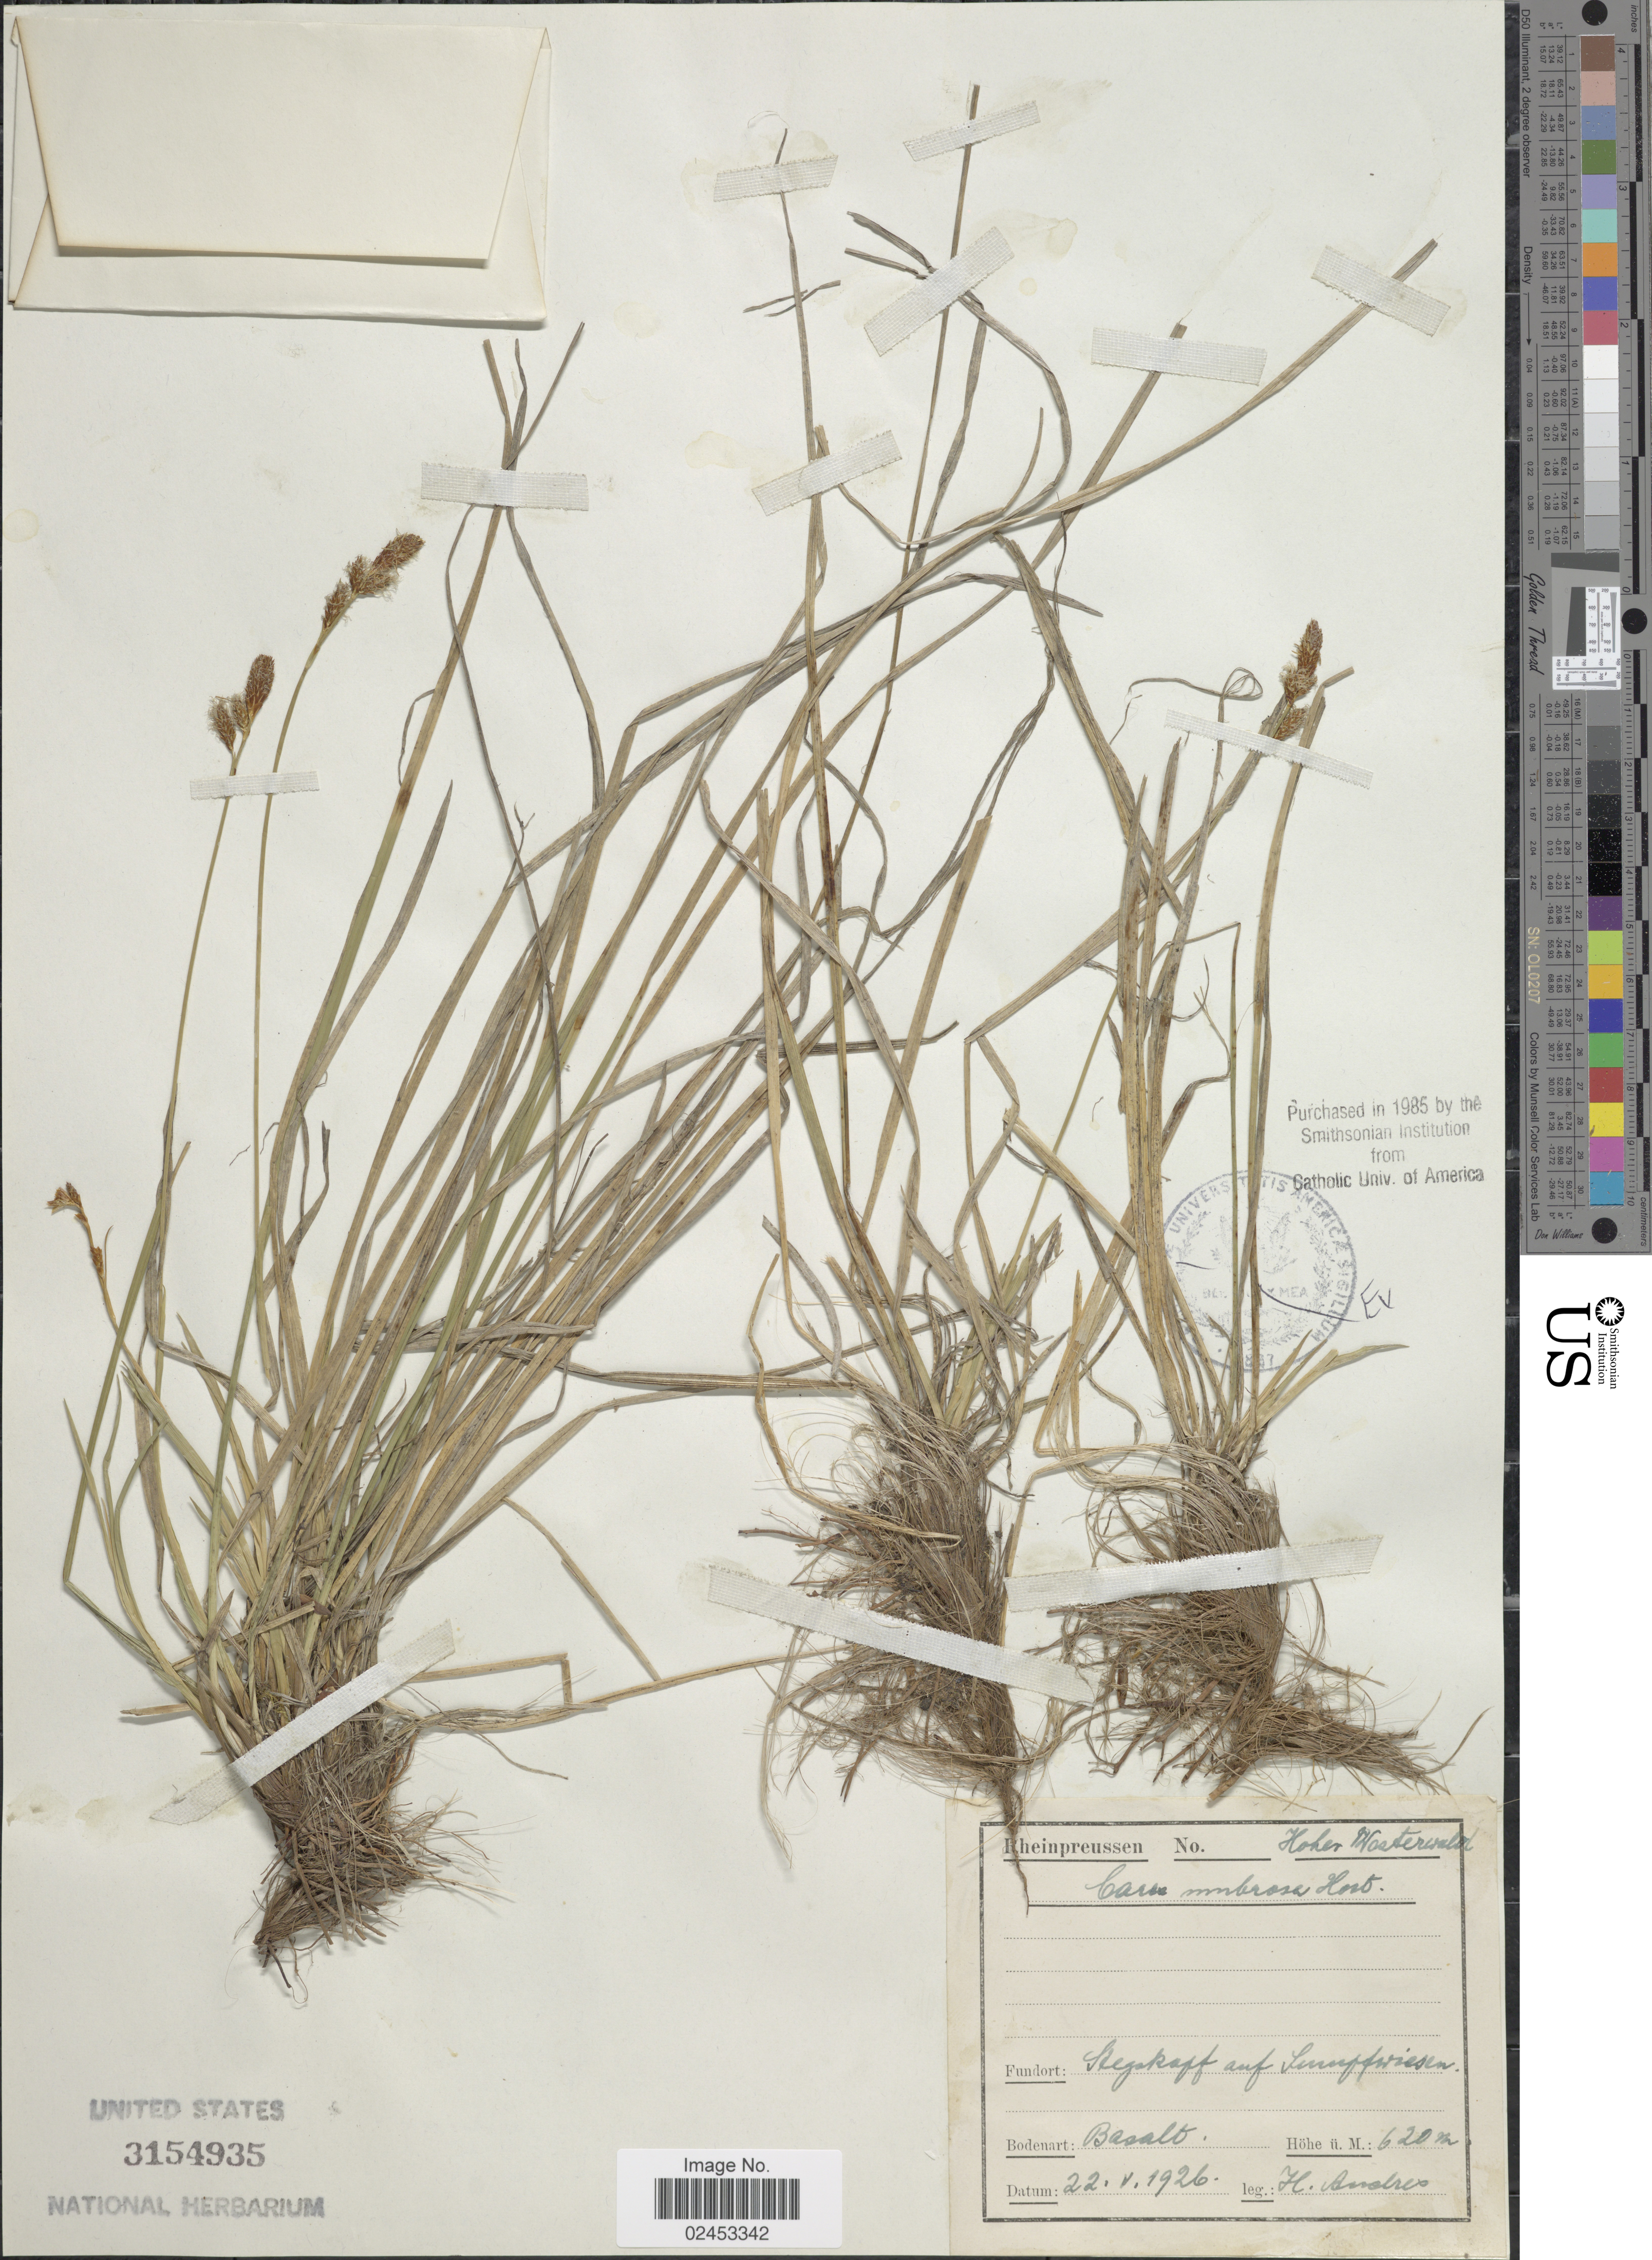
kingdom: Plantae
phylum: Tracheophyta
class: Liliopsida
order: Poales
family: Cyperaceae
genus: Carex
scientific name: Carex umbrosa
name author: Host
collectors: H. Andres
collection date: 1926-05-22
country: Germany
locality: Hoher Wasterwald, Stegakaff auf Sennwiesen, Basalt [interpreted]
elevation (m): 620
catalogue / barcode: US 3154935